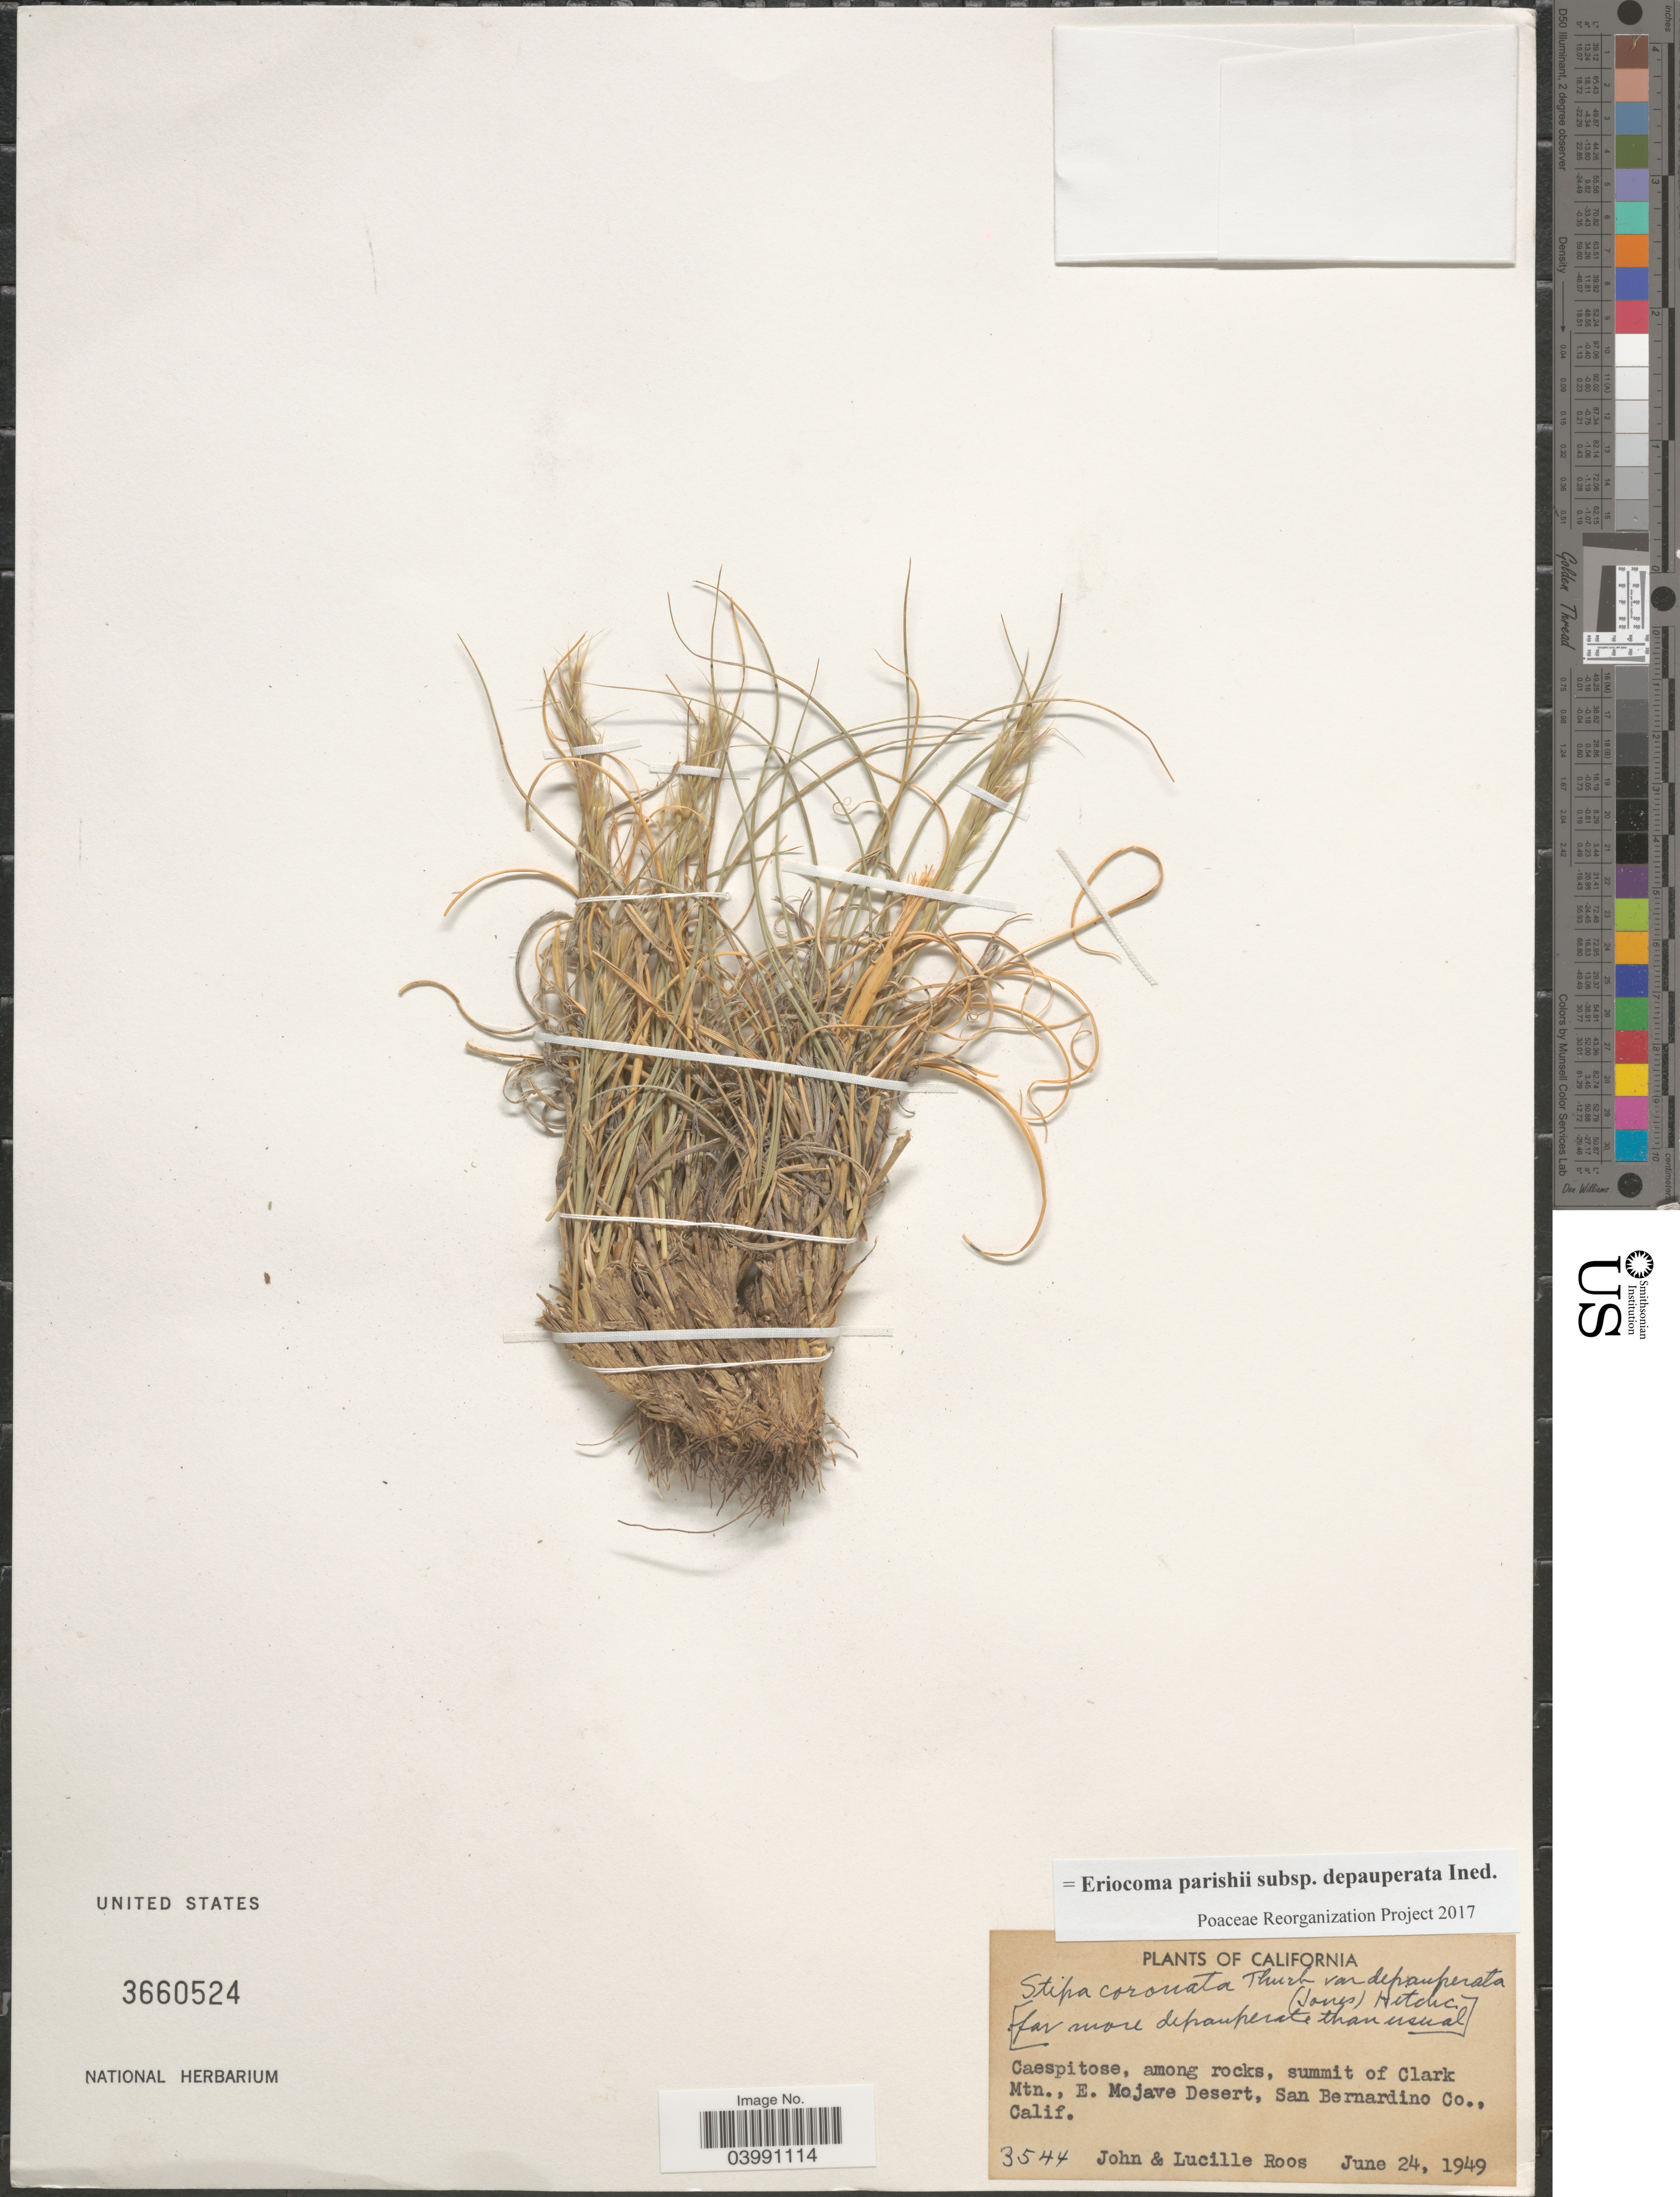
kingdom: Plantae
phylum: Tracheophyta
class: Liliopsida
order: Poales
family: Poaceae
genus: Eriocoma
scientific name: Eriocoma parishii subsp. depauperata ined.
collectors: J. C. Roos & L. Roos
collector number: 3544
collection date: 1949-06-24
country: United States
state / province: California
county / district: San Bernardino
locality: Summit of Clark Mtn., E. Mojave Desert, San Bernardino Co.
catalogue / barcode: US 3660524